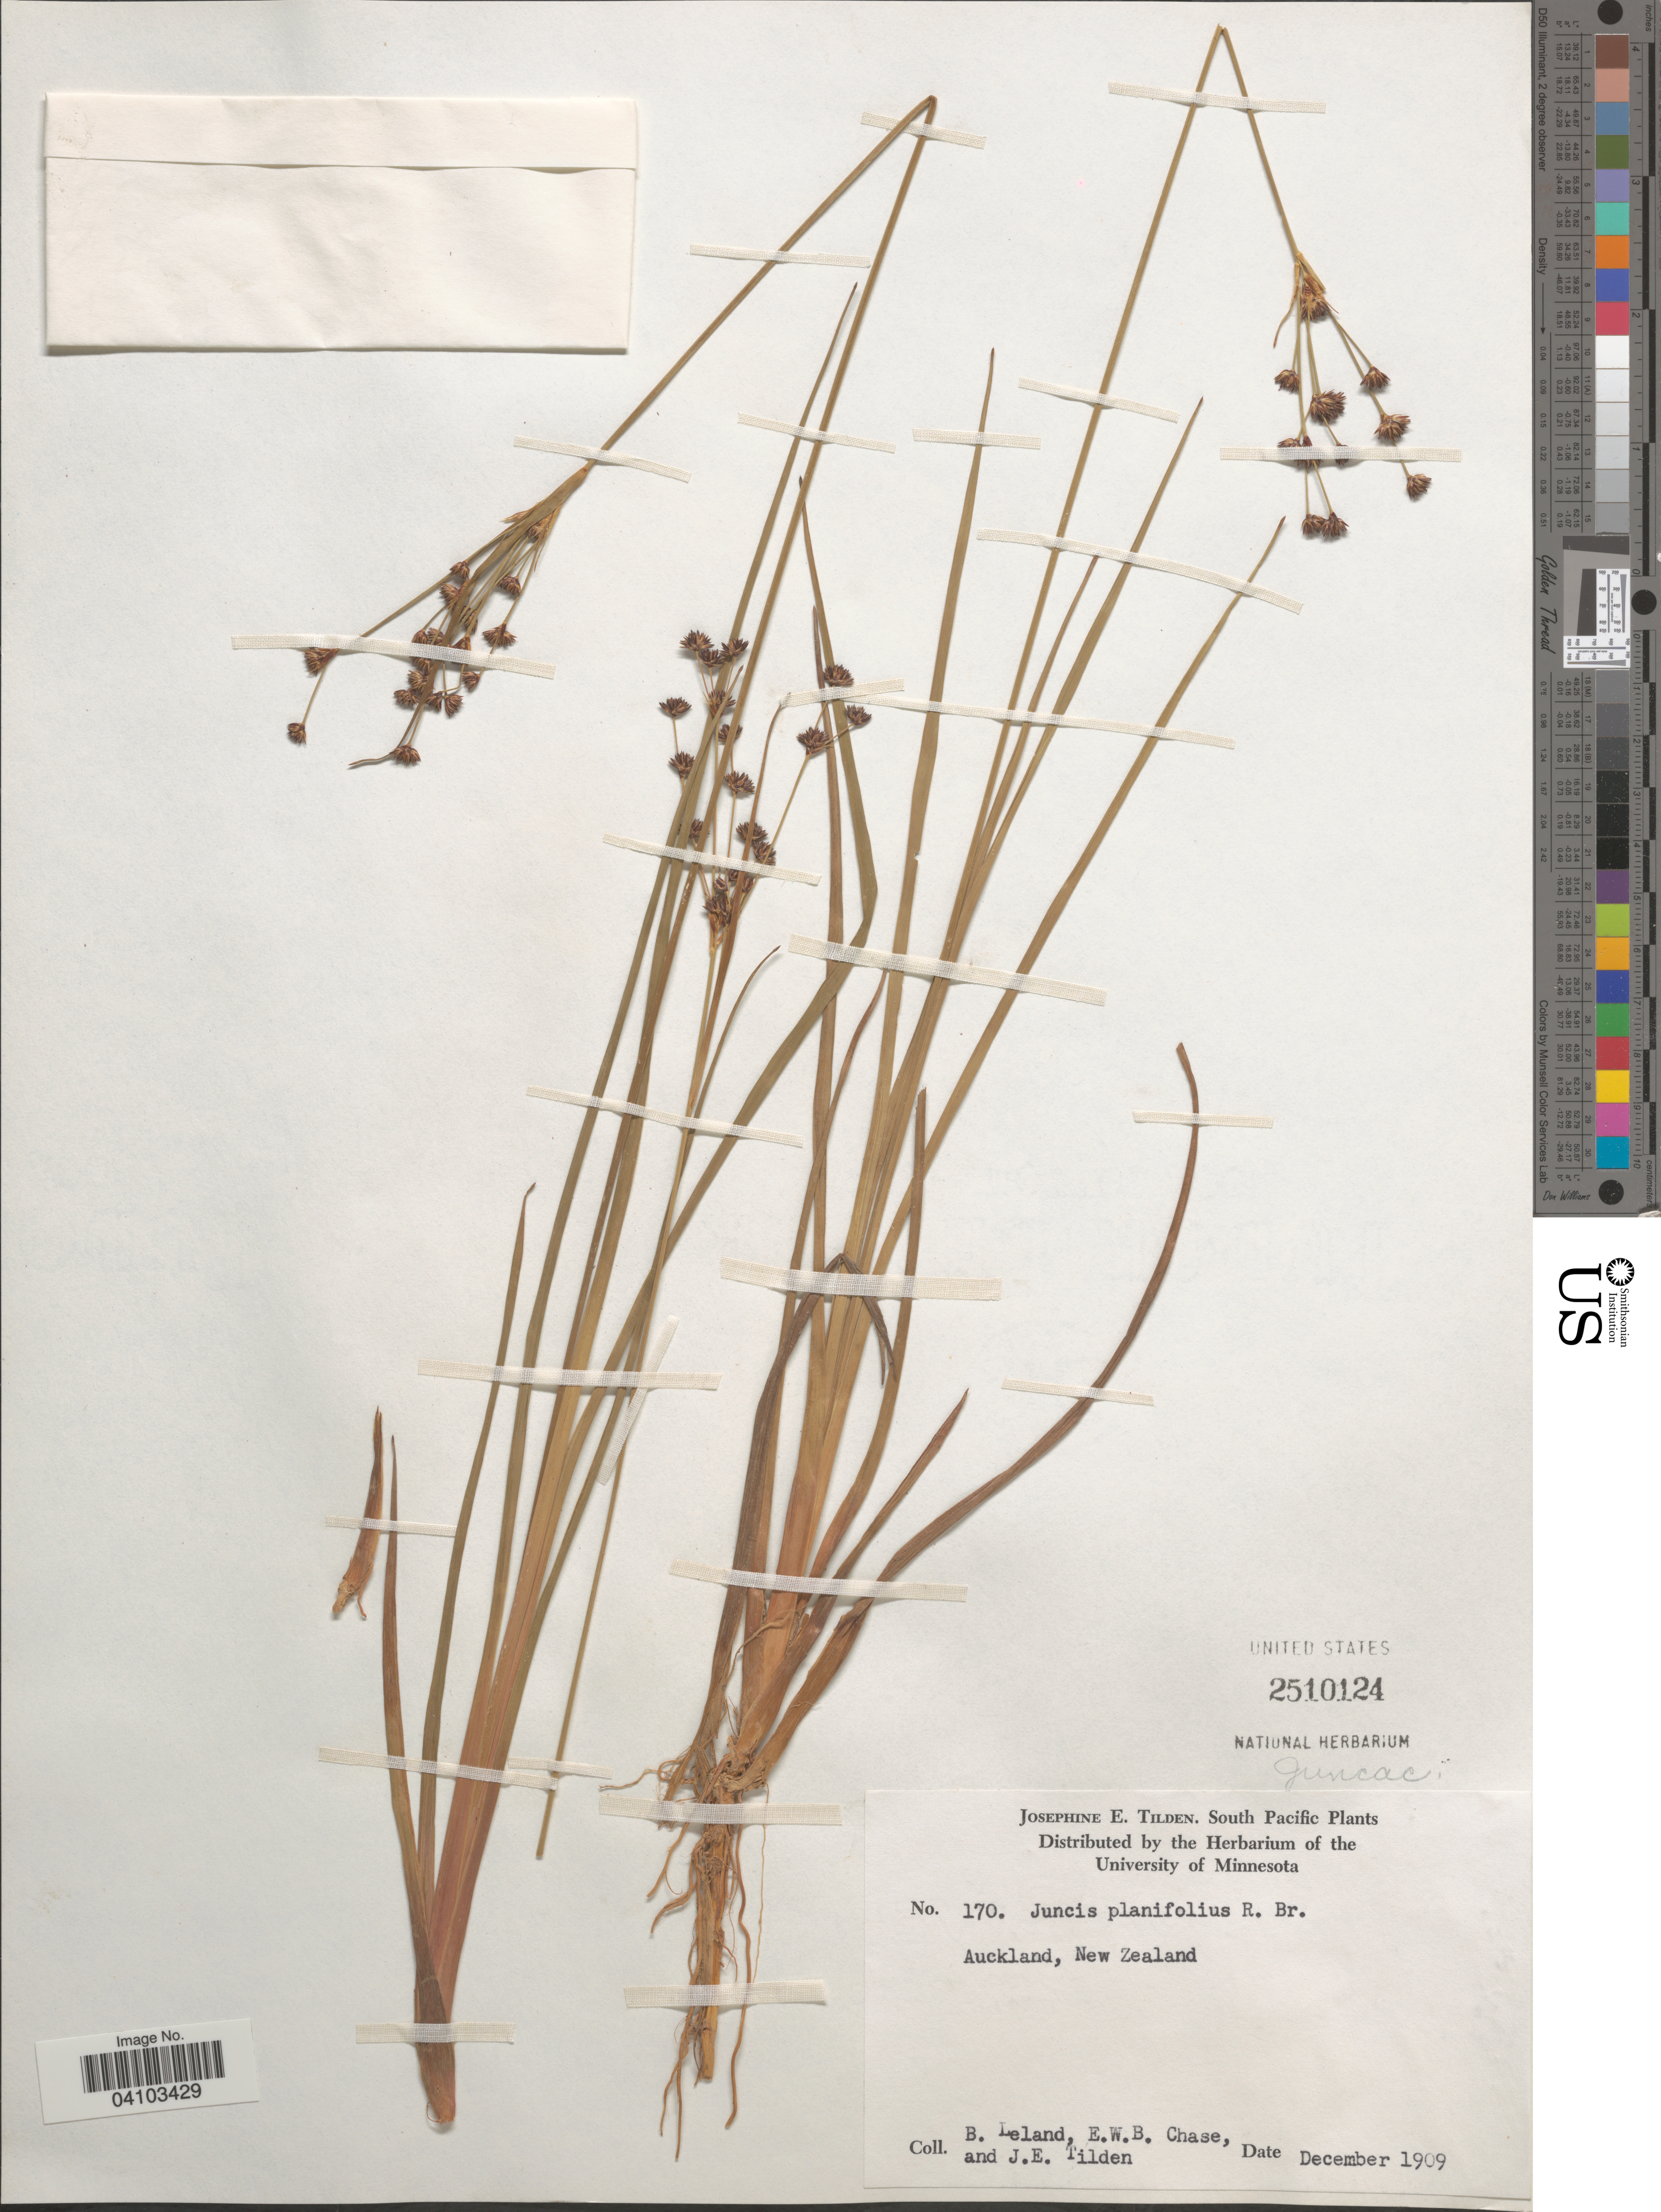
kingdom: Plantae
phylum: Tracheophyta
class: Liliopsida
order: Poales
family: Juncaceae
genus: Juncus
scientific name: Juncus planifolius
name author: R. Br.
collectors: B. Leland, E. W. Chase & J. E. Tilden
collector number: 170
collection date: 1909-12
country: New Zealand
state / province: Auckland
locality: South Pacific. [unsure placement]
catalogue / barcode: US 2510124